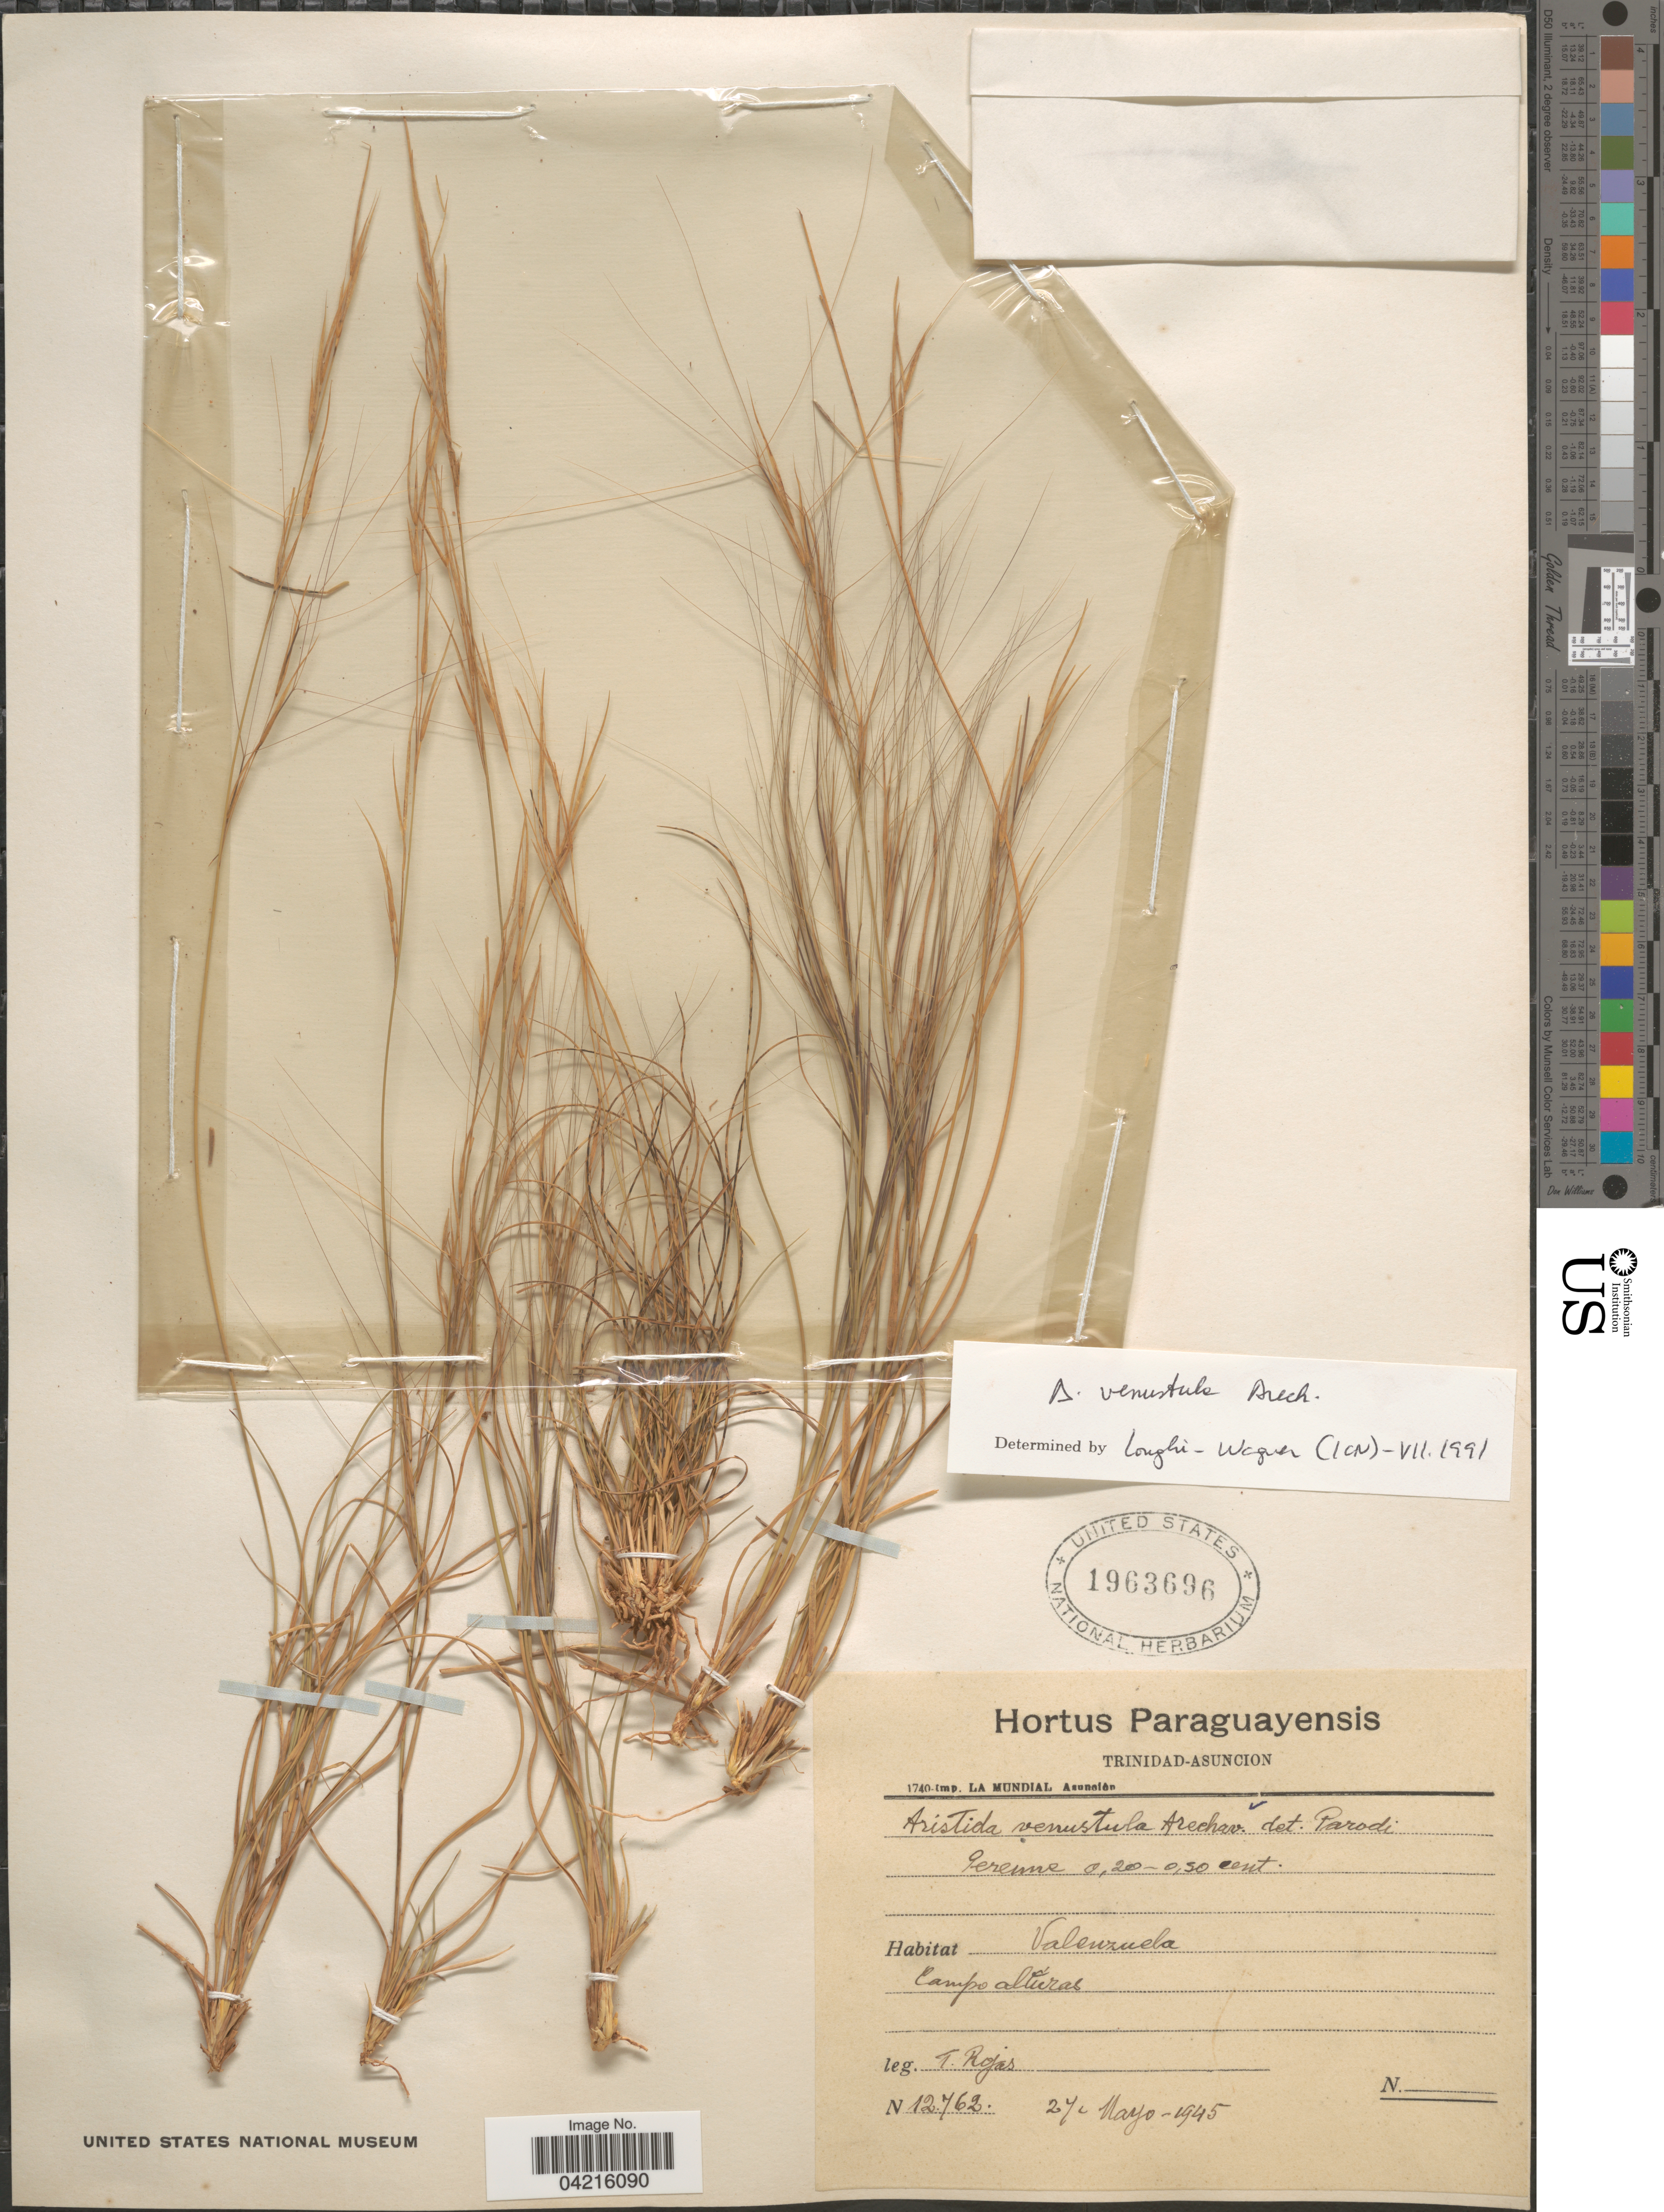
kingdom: Plantae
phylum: Tracheophyta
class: Liliopsida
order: Poales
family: Poaceae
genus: Aristida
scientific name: Aristida venustula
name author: Arechav.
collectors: T. Rojas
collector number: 12762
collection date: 1945-05-27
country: Paraguay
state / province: Asuncion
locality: Valenzuela. Campo altural.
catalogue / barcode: US 1963696